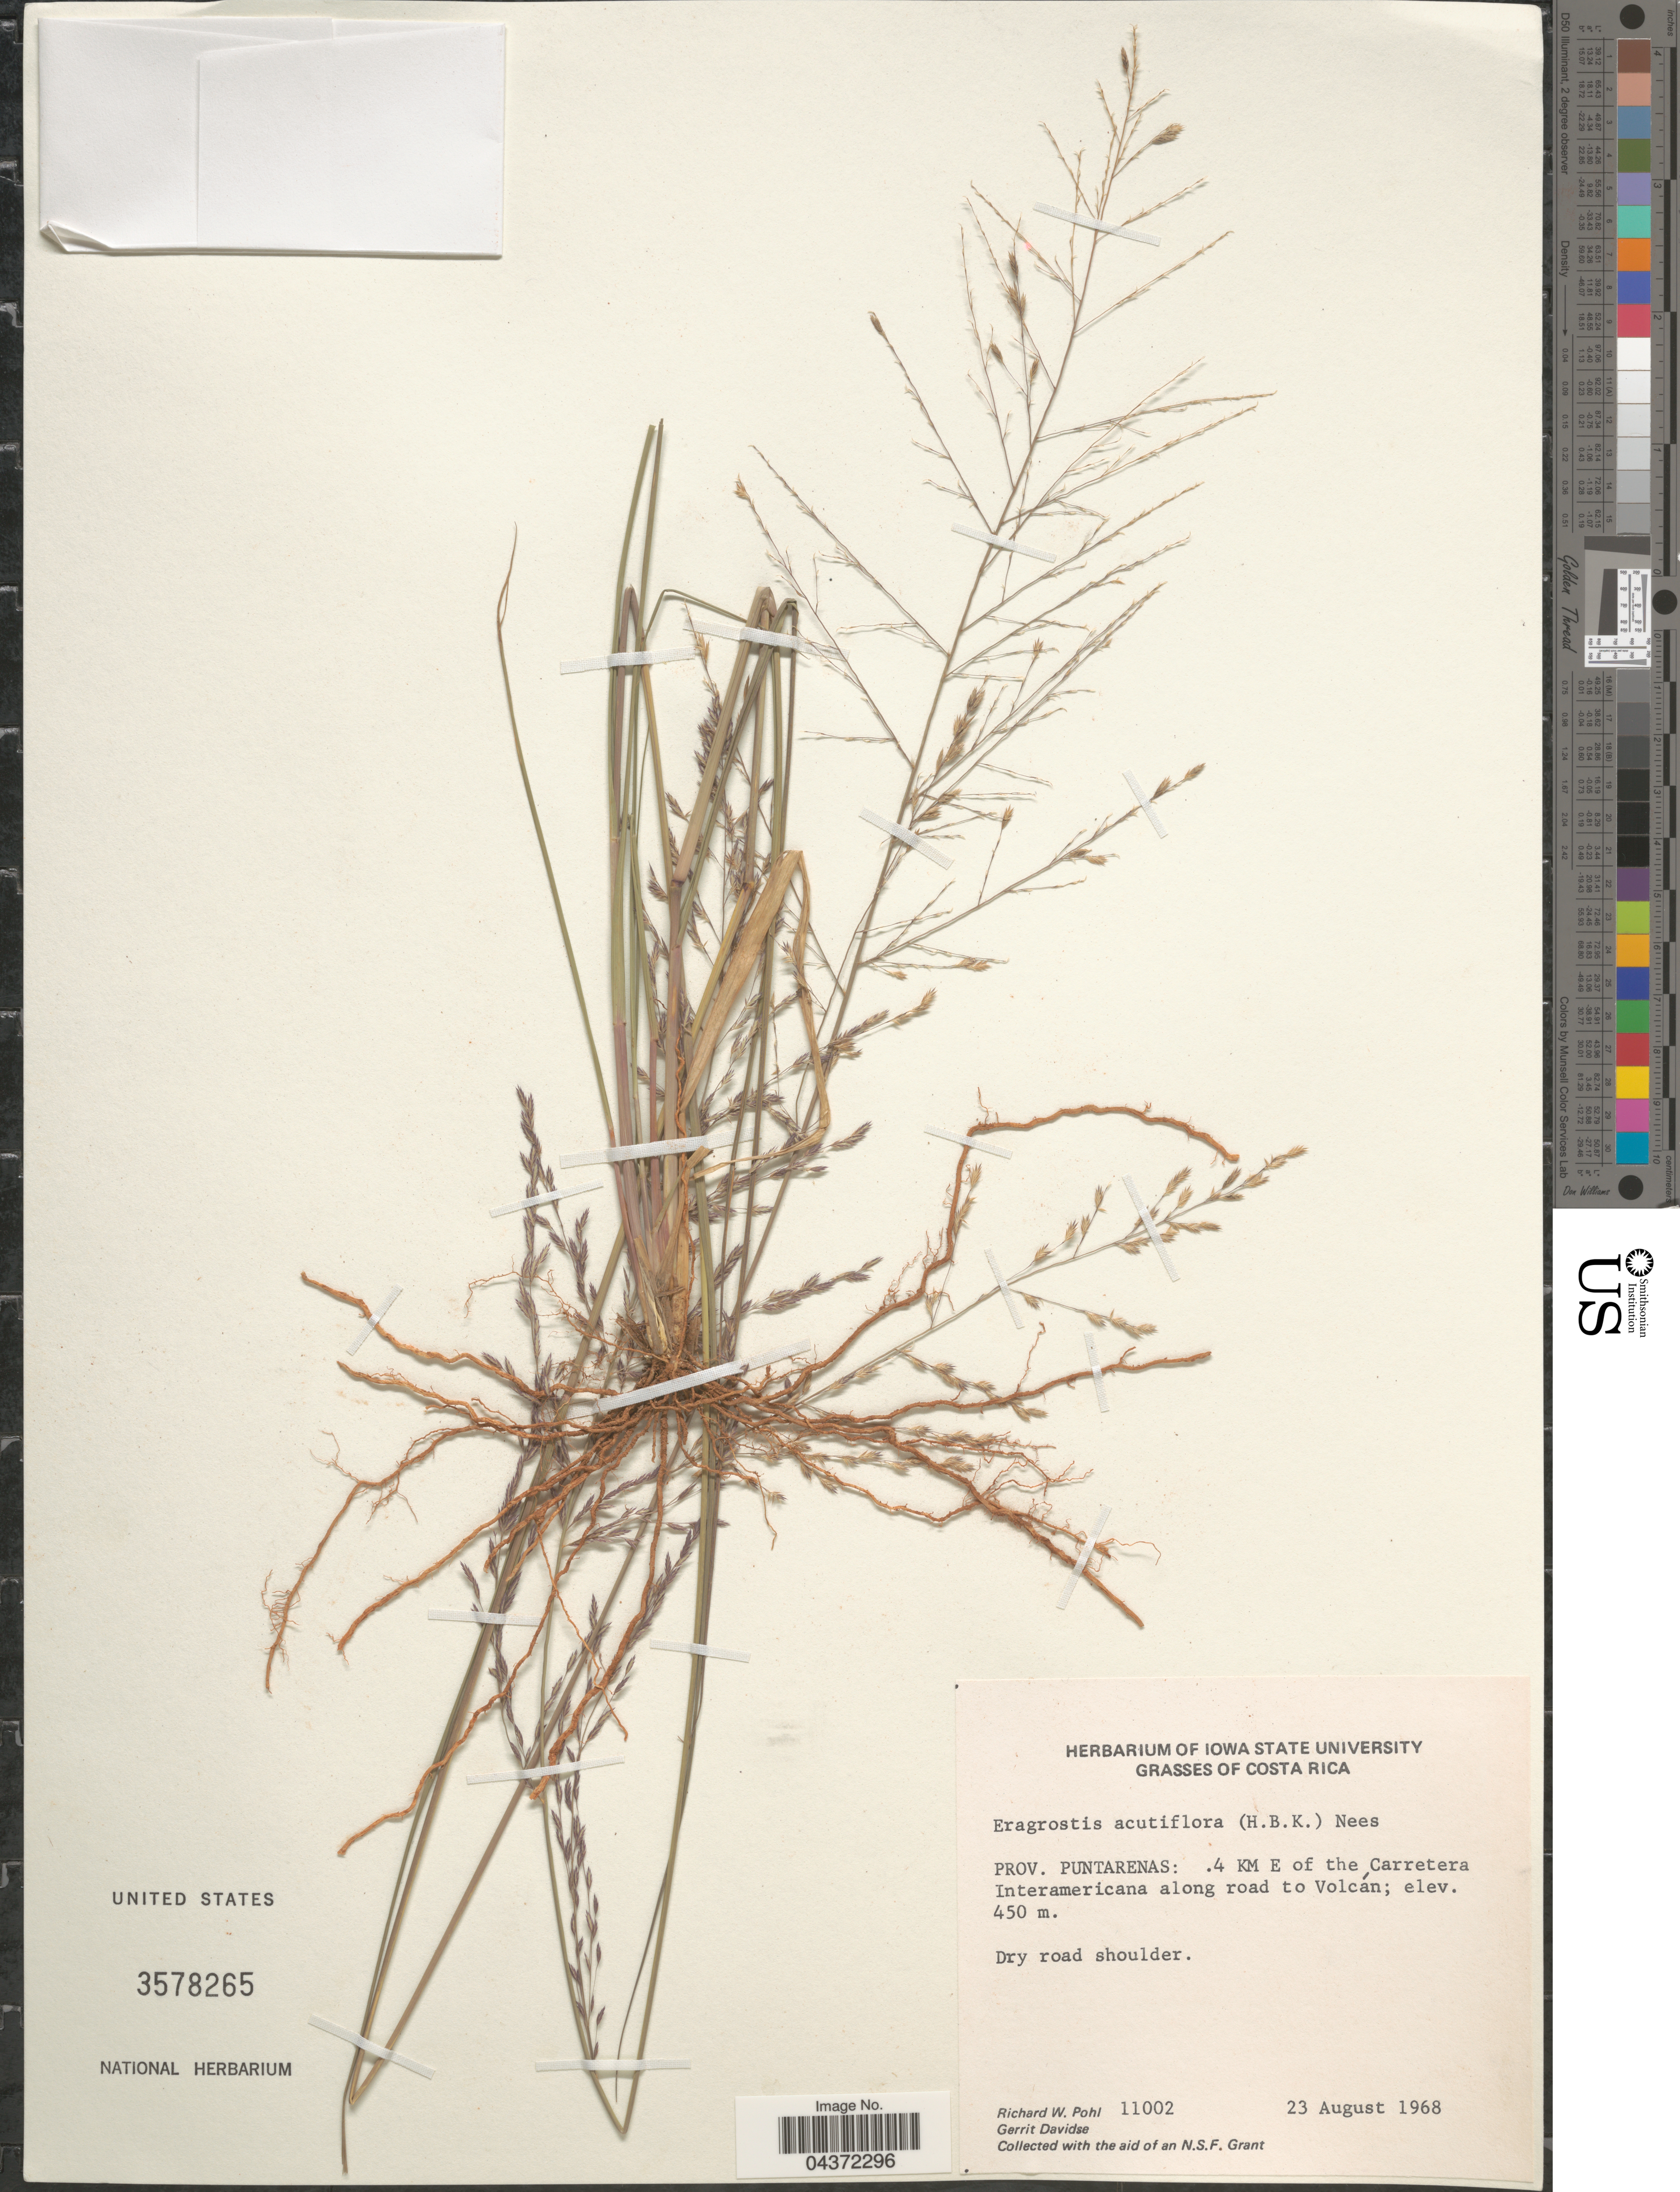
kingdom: Plantae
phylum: Tracheophyta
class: Liliopsida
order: Poales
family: Poaceae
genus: Eragrostis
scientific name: Eragrostis acutiflora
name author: (Kunth) Nees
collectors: R. W. Pohl & G. Davidse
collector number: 11002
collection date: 1968-08-23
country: Costa Rica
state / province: Puntarenas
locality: .4 KM E of the Carretera Interamericana along road to Volcán.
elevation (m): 450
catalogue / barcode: US 3578265